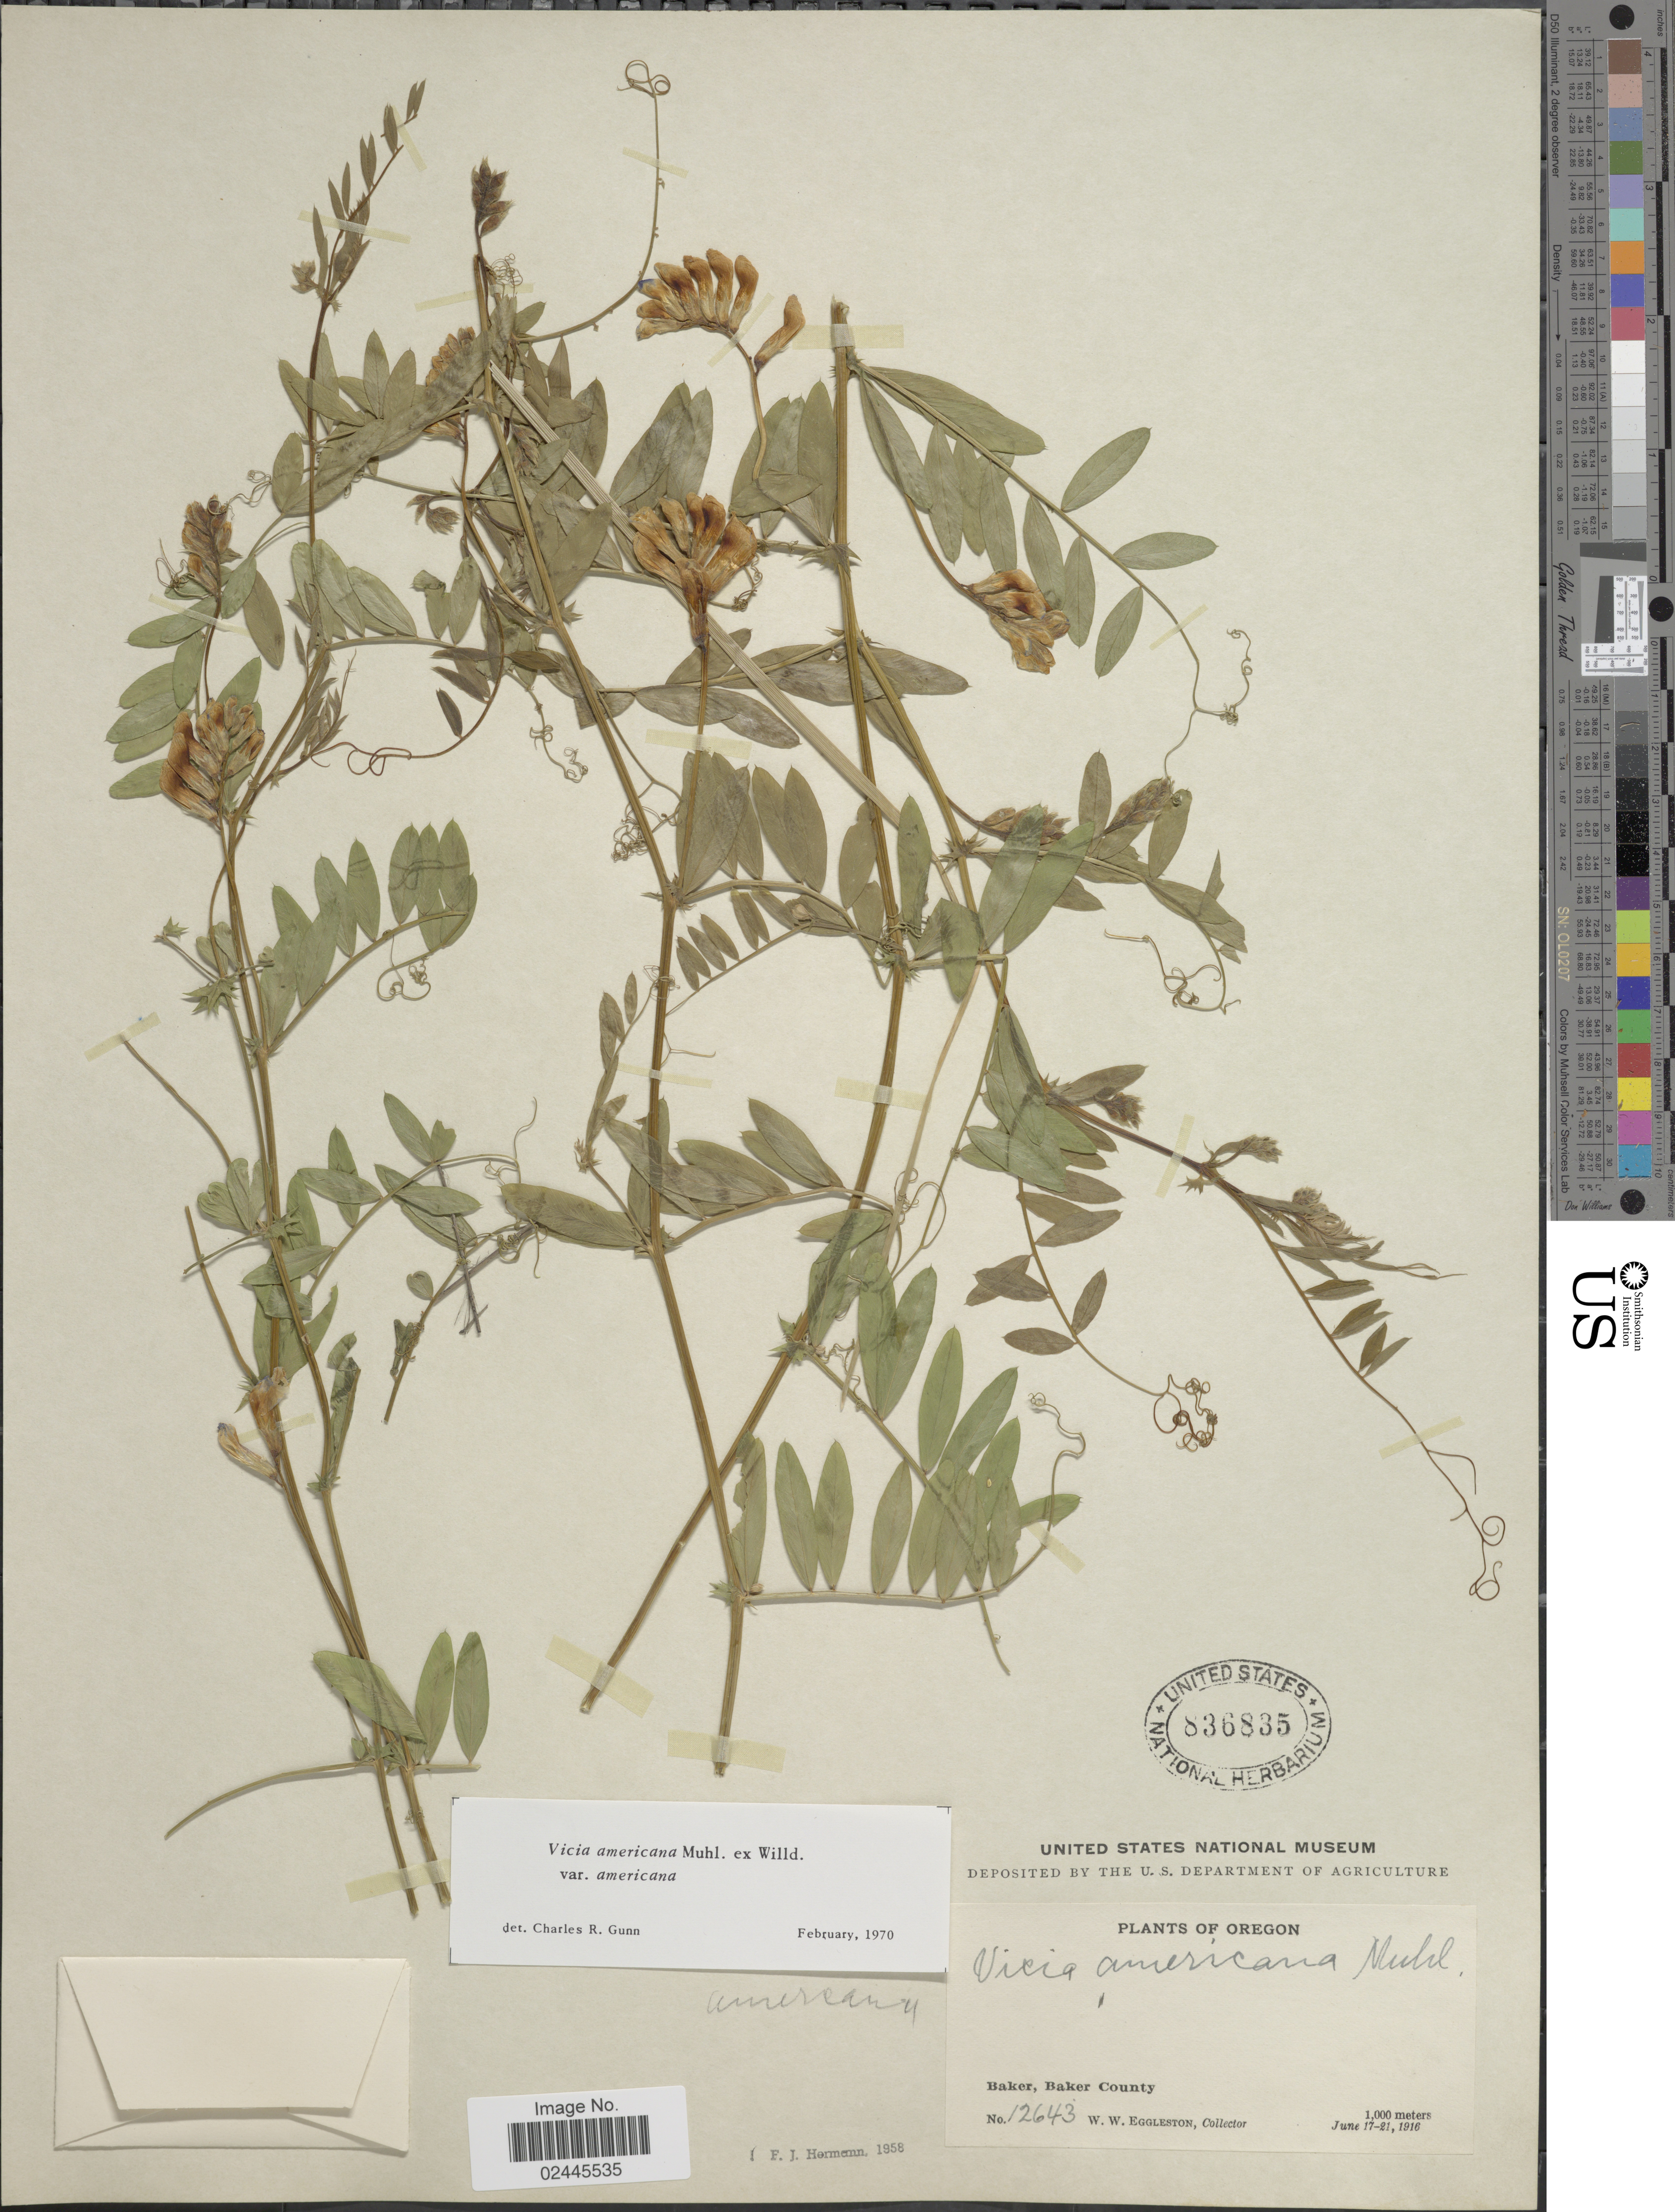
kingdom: Plantae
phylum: Tracheophyta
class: Magnoliopsida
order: Fabales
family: Fabaceae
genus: Vicia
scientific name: Vicia americana var. americana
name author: Muhl. ex Willd.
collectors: W. W. Eggleston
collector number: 12643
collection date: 1916-06-17/1916-06-21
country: United States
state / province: Oregon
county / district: Baker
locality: Baker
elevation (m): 1000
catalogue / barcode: US 836835